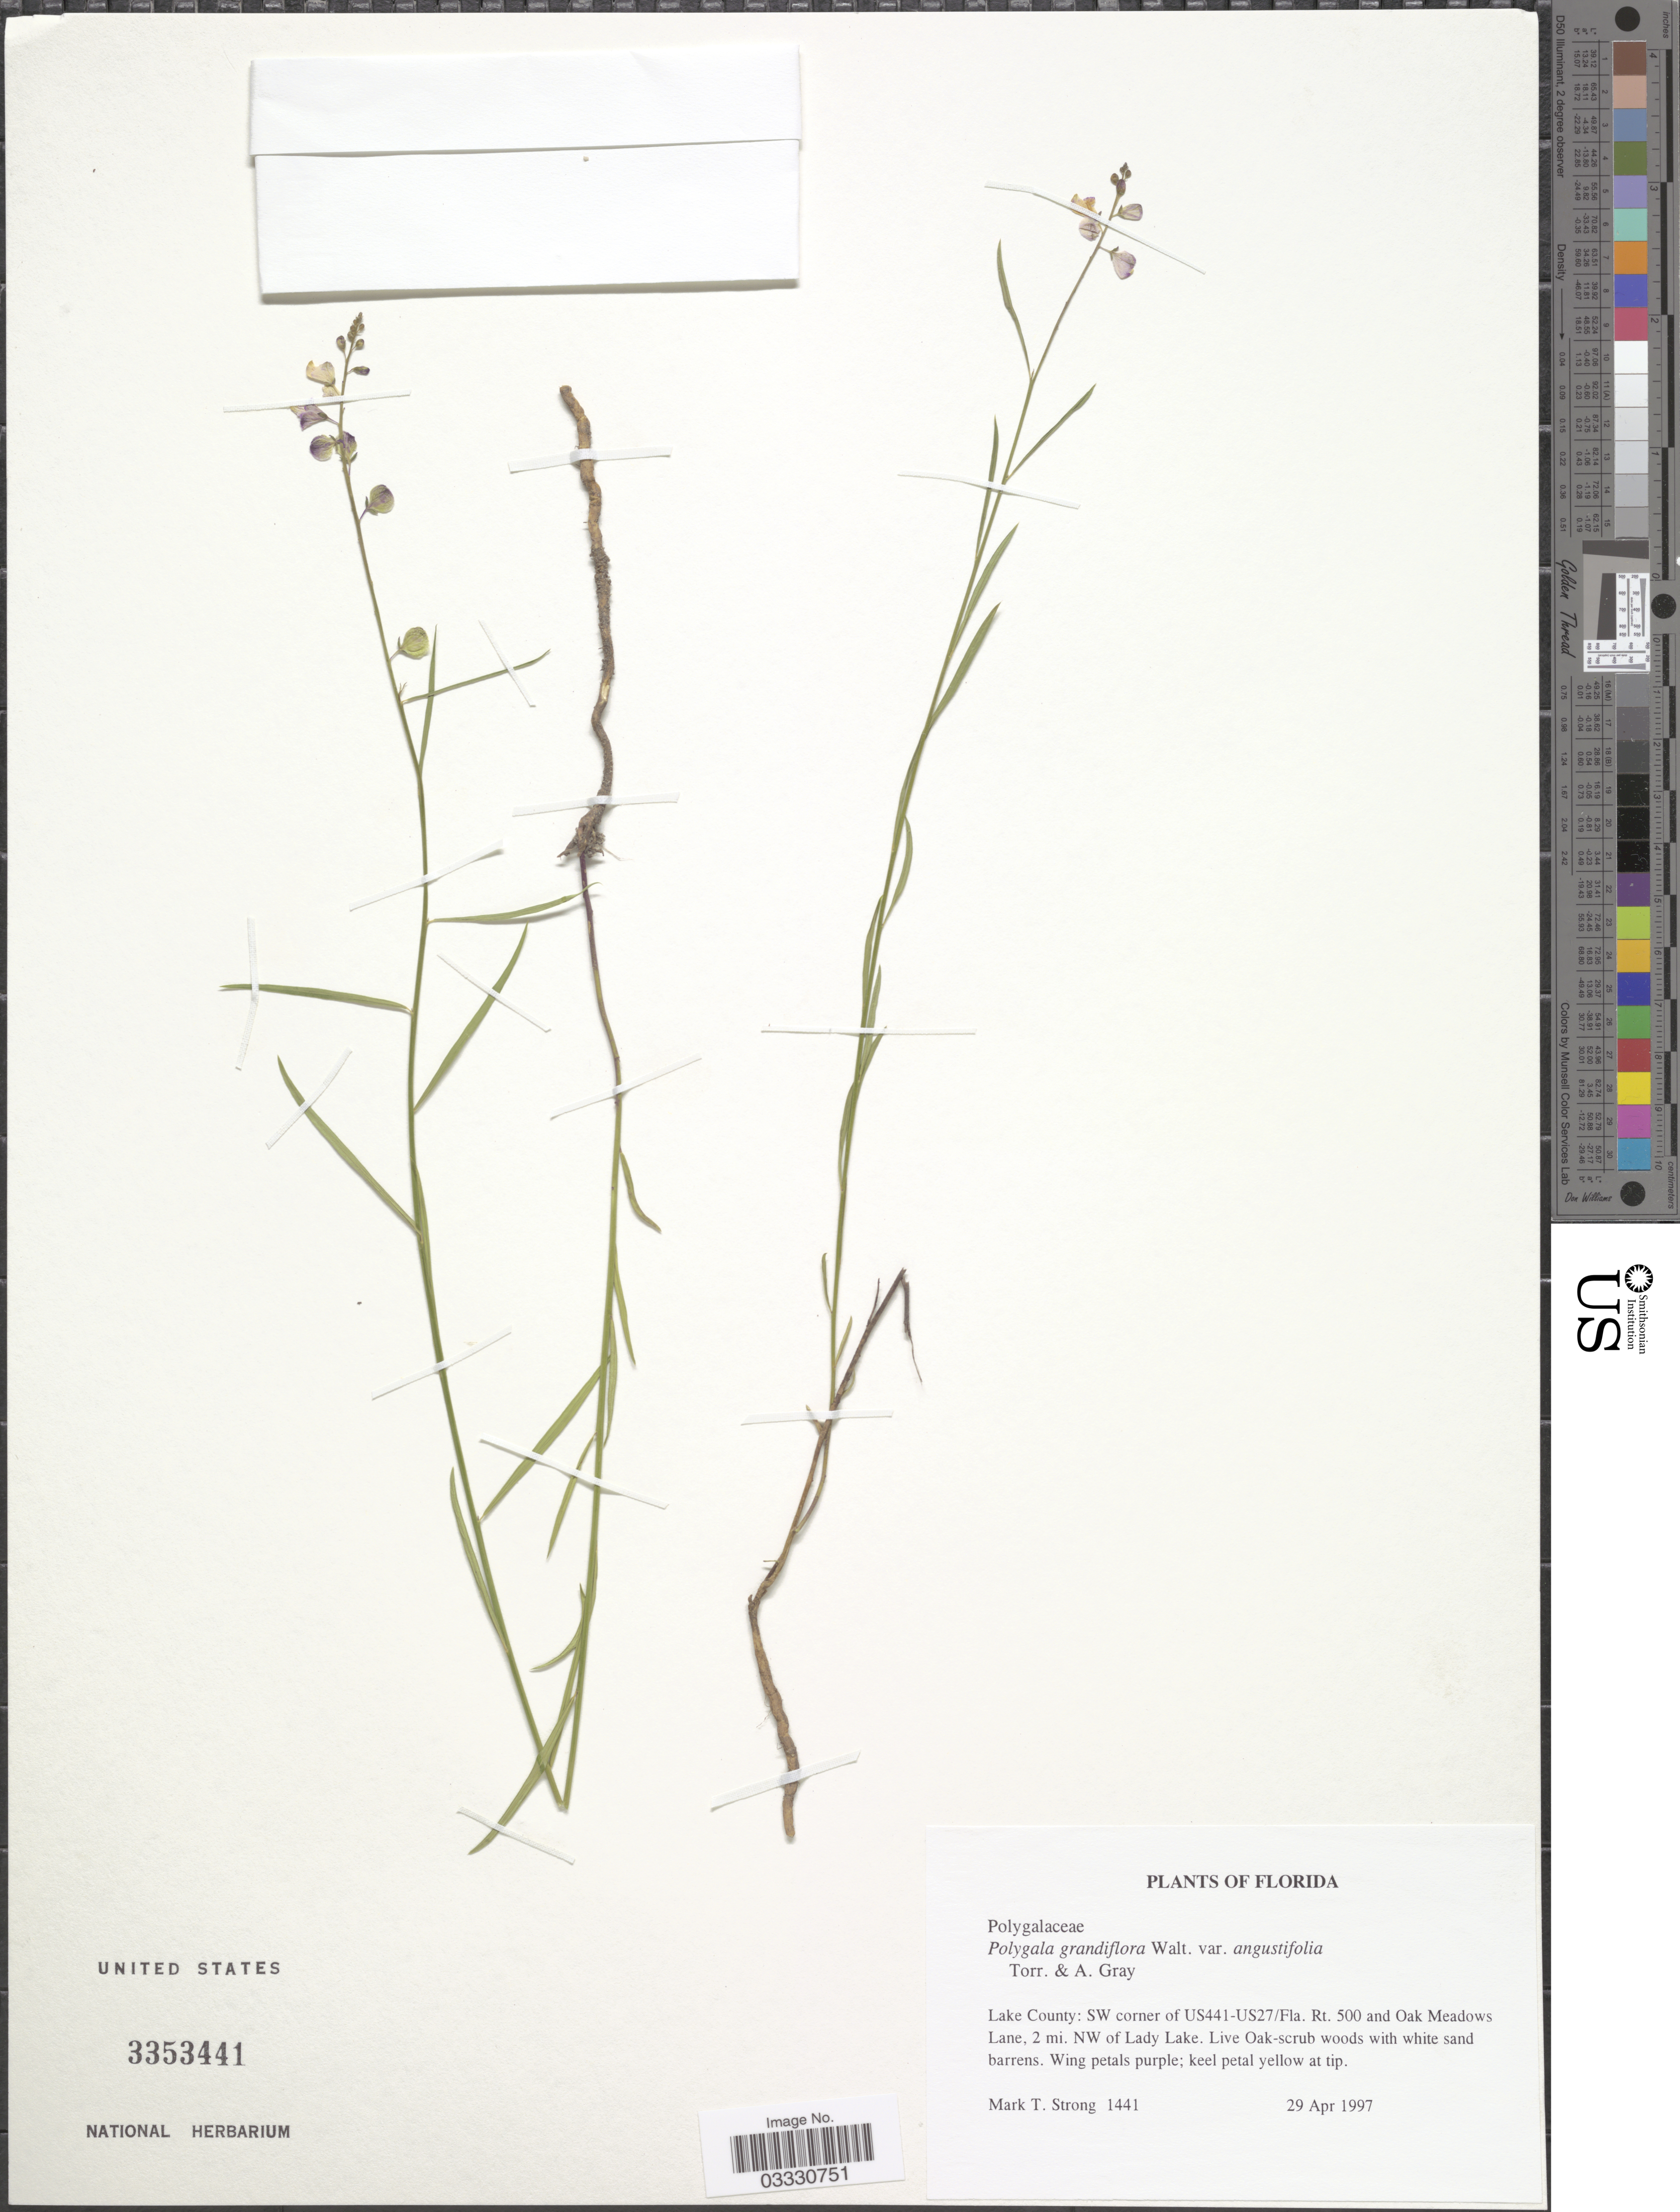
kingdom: Plantae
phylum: Tracheophyta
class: Magnoliopsida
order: Fabales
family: Polygalaceae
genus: Asemeia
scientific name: Asemeia grandiflora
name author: (Walter) Small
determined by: Strong, Mark T., (BOT), Smithsonian Institution - National Museum of Natural History (UNITED STATES)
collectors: M. T. Strong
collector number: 1441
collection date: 1997-04-29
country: United States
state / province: Florida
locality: Lake County: SW corner of US441-US27/ Fla. Rt. 500 and Oak Meadows Lane, 2 mi. NW of Lady Lake.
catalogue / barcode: US 3353441